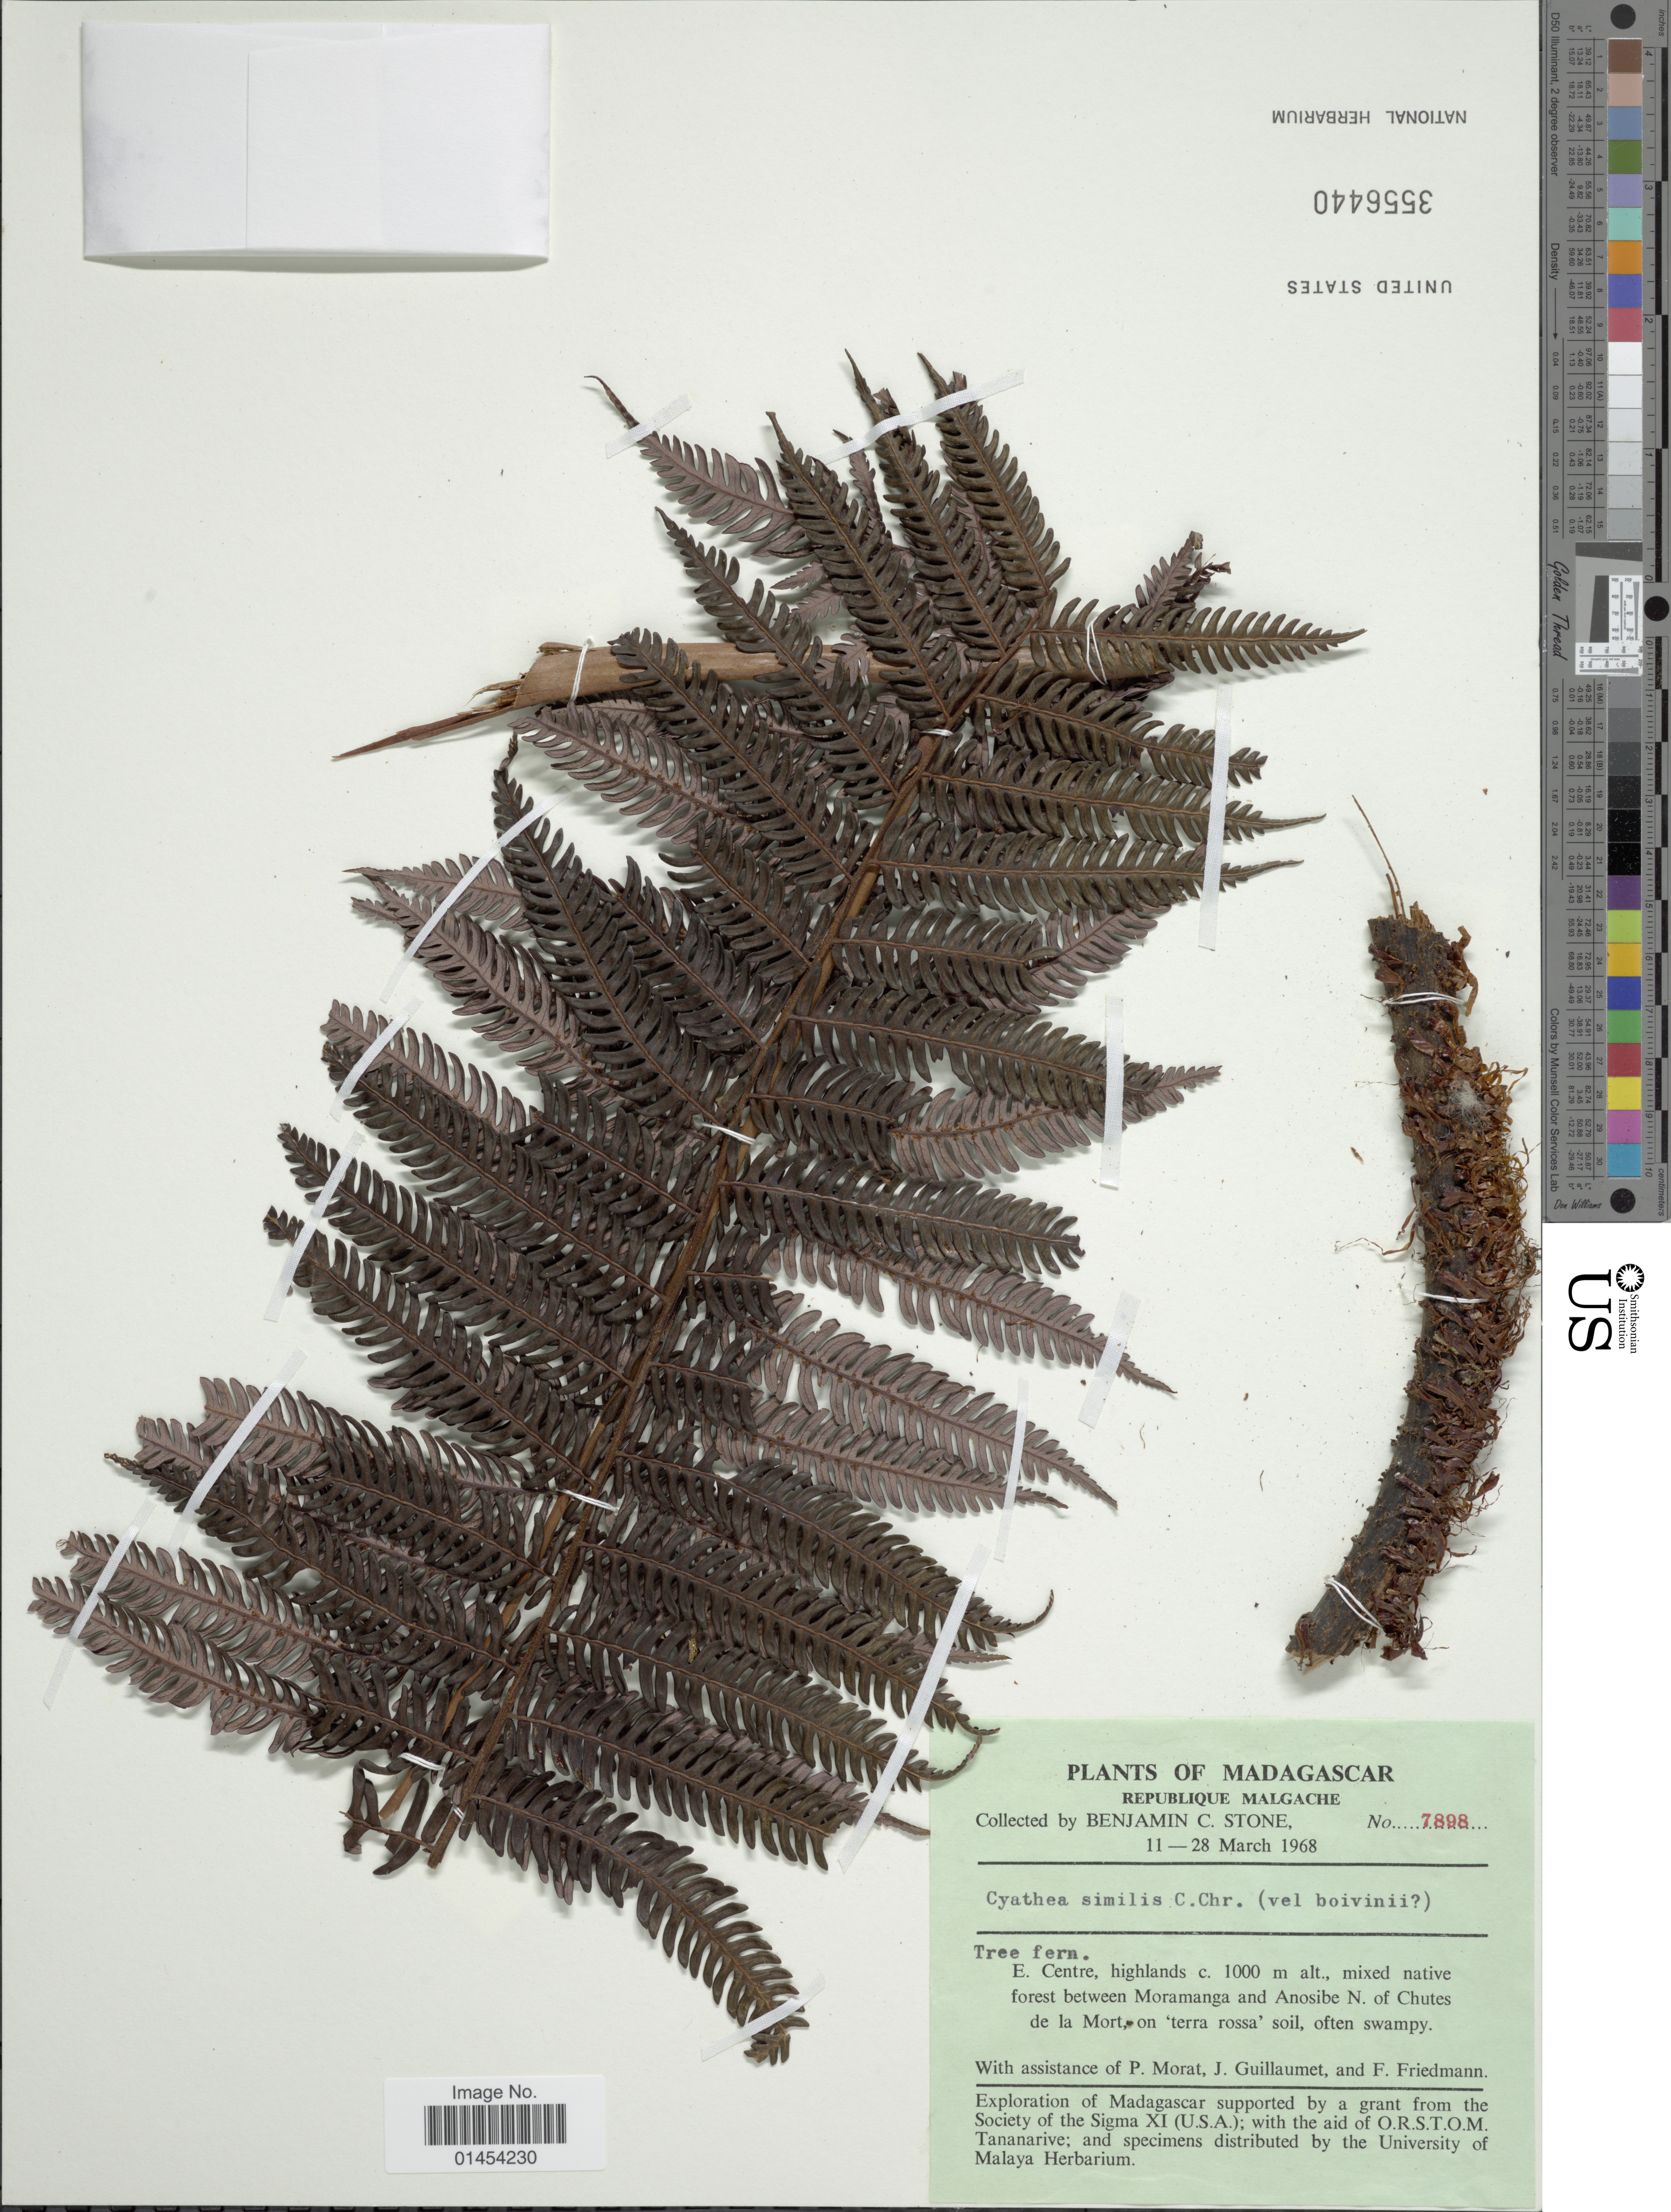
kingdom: Plantae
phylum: Tracheophyta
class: Polypodiopsida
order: Cyatheales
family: Cyatheaceae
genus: Cyathea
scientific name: Cyathea similis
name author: C. Chr.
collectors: B. C. Stone, P. Morat, J. Guillaumet & F. Friedmann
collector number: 7898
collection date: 1968-03-11/1968-03-28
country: Madagascar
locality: Republique Malgache. E. Centre, highlands.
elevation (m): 1000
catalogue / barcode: US 3556440